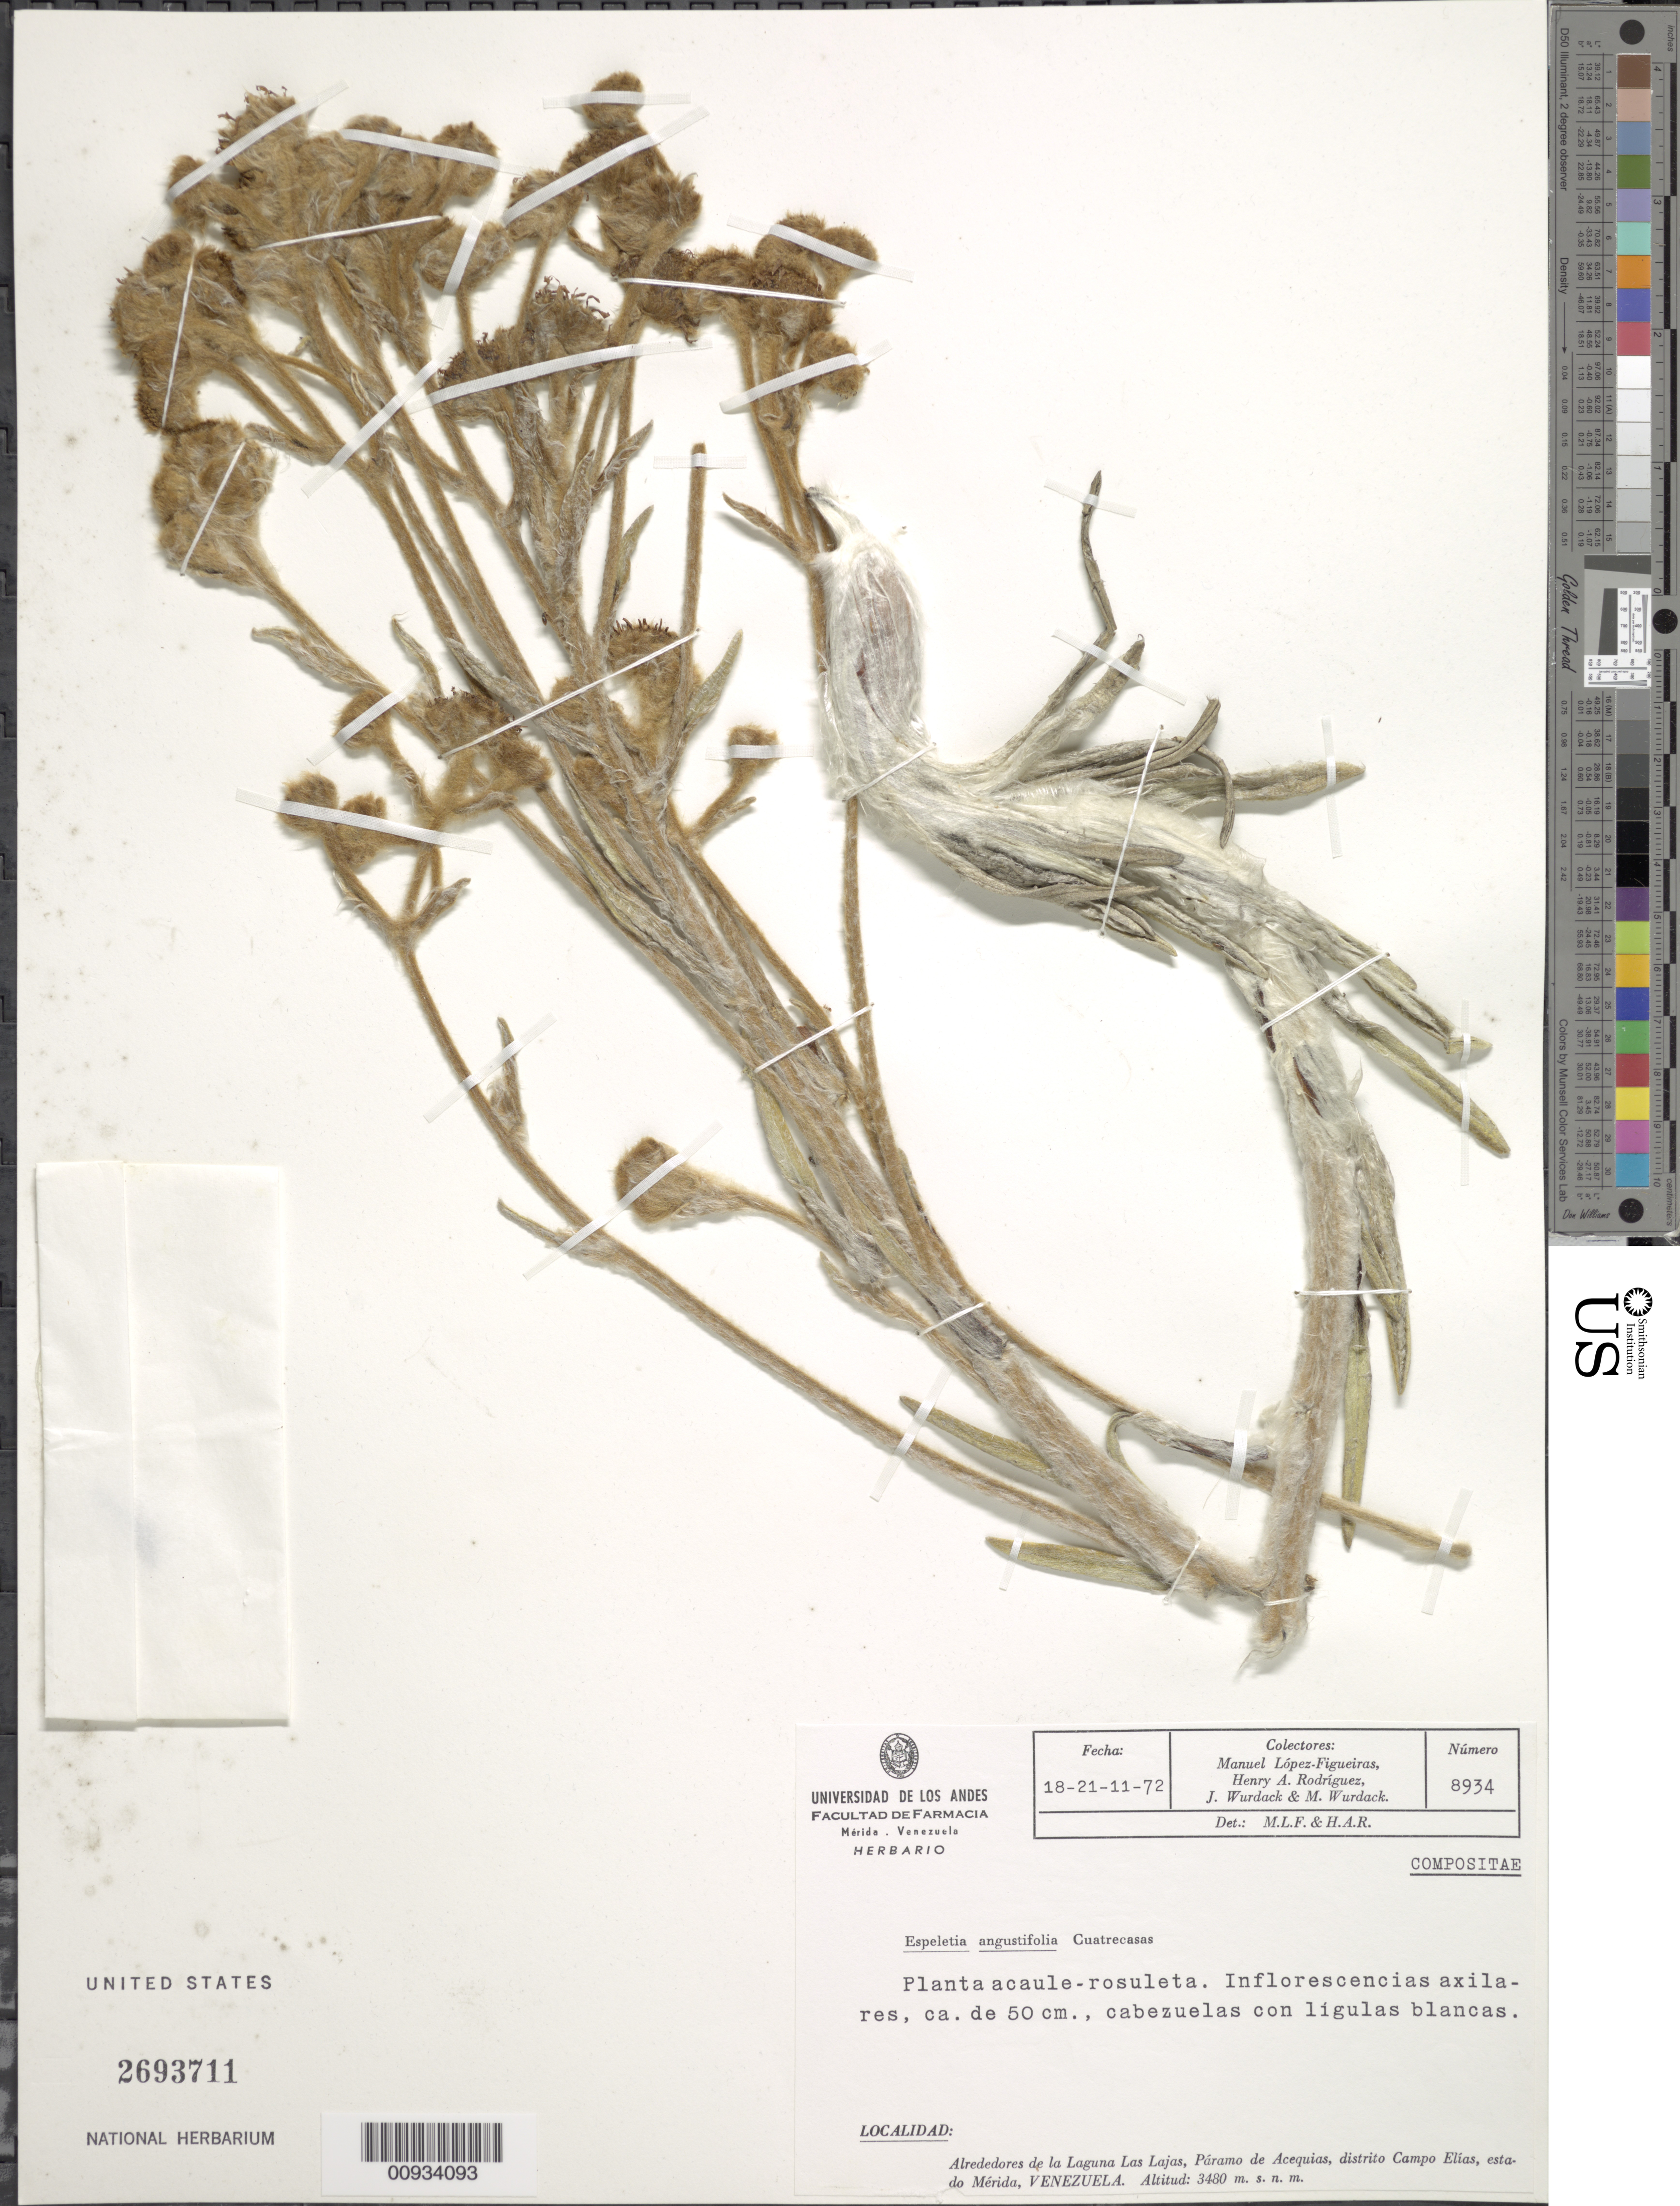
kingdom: Plantae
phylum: Tracheophyta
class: Magnoliopsida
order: Asterales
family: Asteraceae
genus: Espeletiopsis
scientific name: Espeletiopsis angustifolia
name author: (Cuatrec.) Cuatrec.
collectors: M. López Figueiras, H. A. Rodriguez, J. J. Wurdack & M. L. Wurdack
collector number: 8934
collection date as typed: Transcribed d/m/y: 18/11/72 to 21/11/72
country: Venezuela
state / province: Mérida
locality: Alrededores de la Laguna Las Lajas, Paramo de Acequias, Distrito Campo Elias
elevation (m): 3480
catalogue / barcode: US 2693711